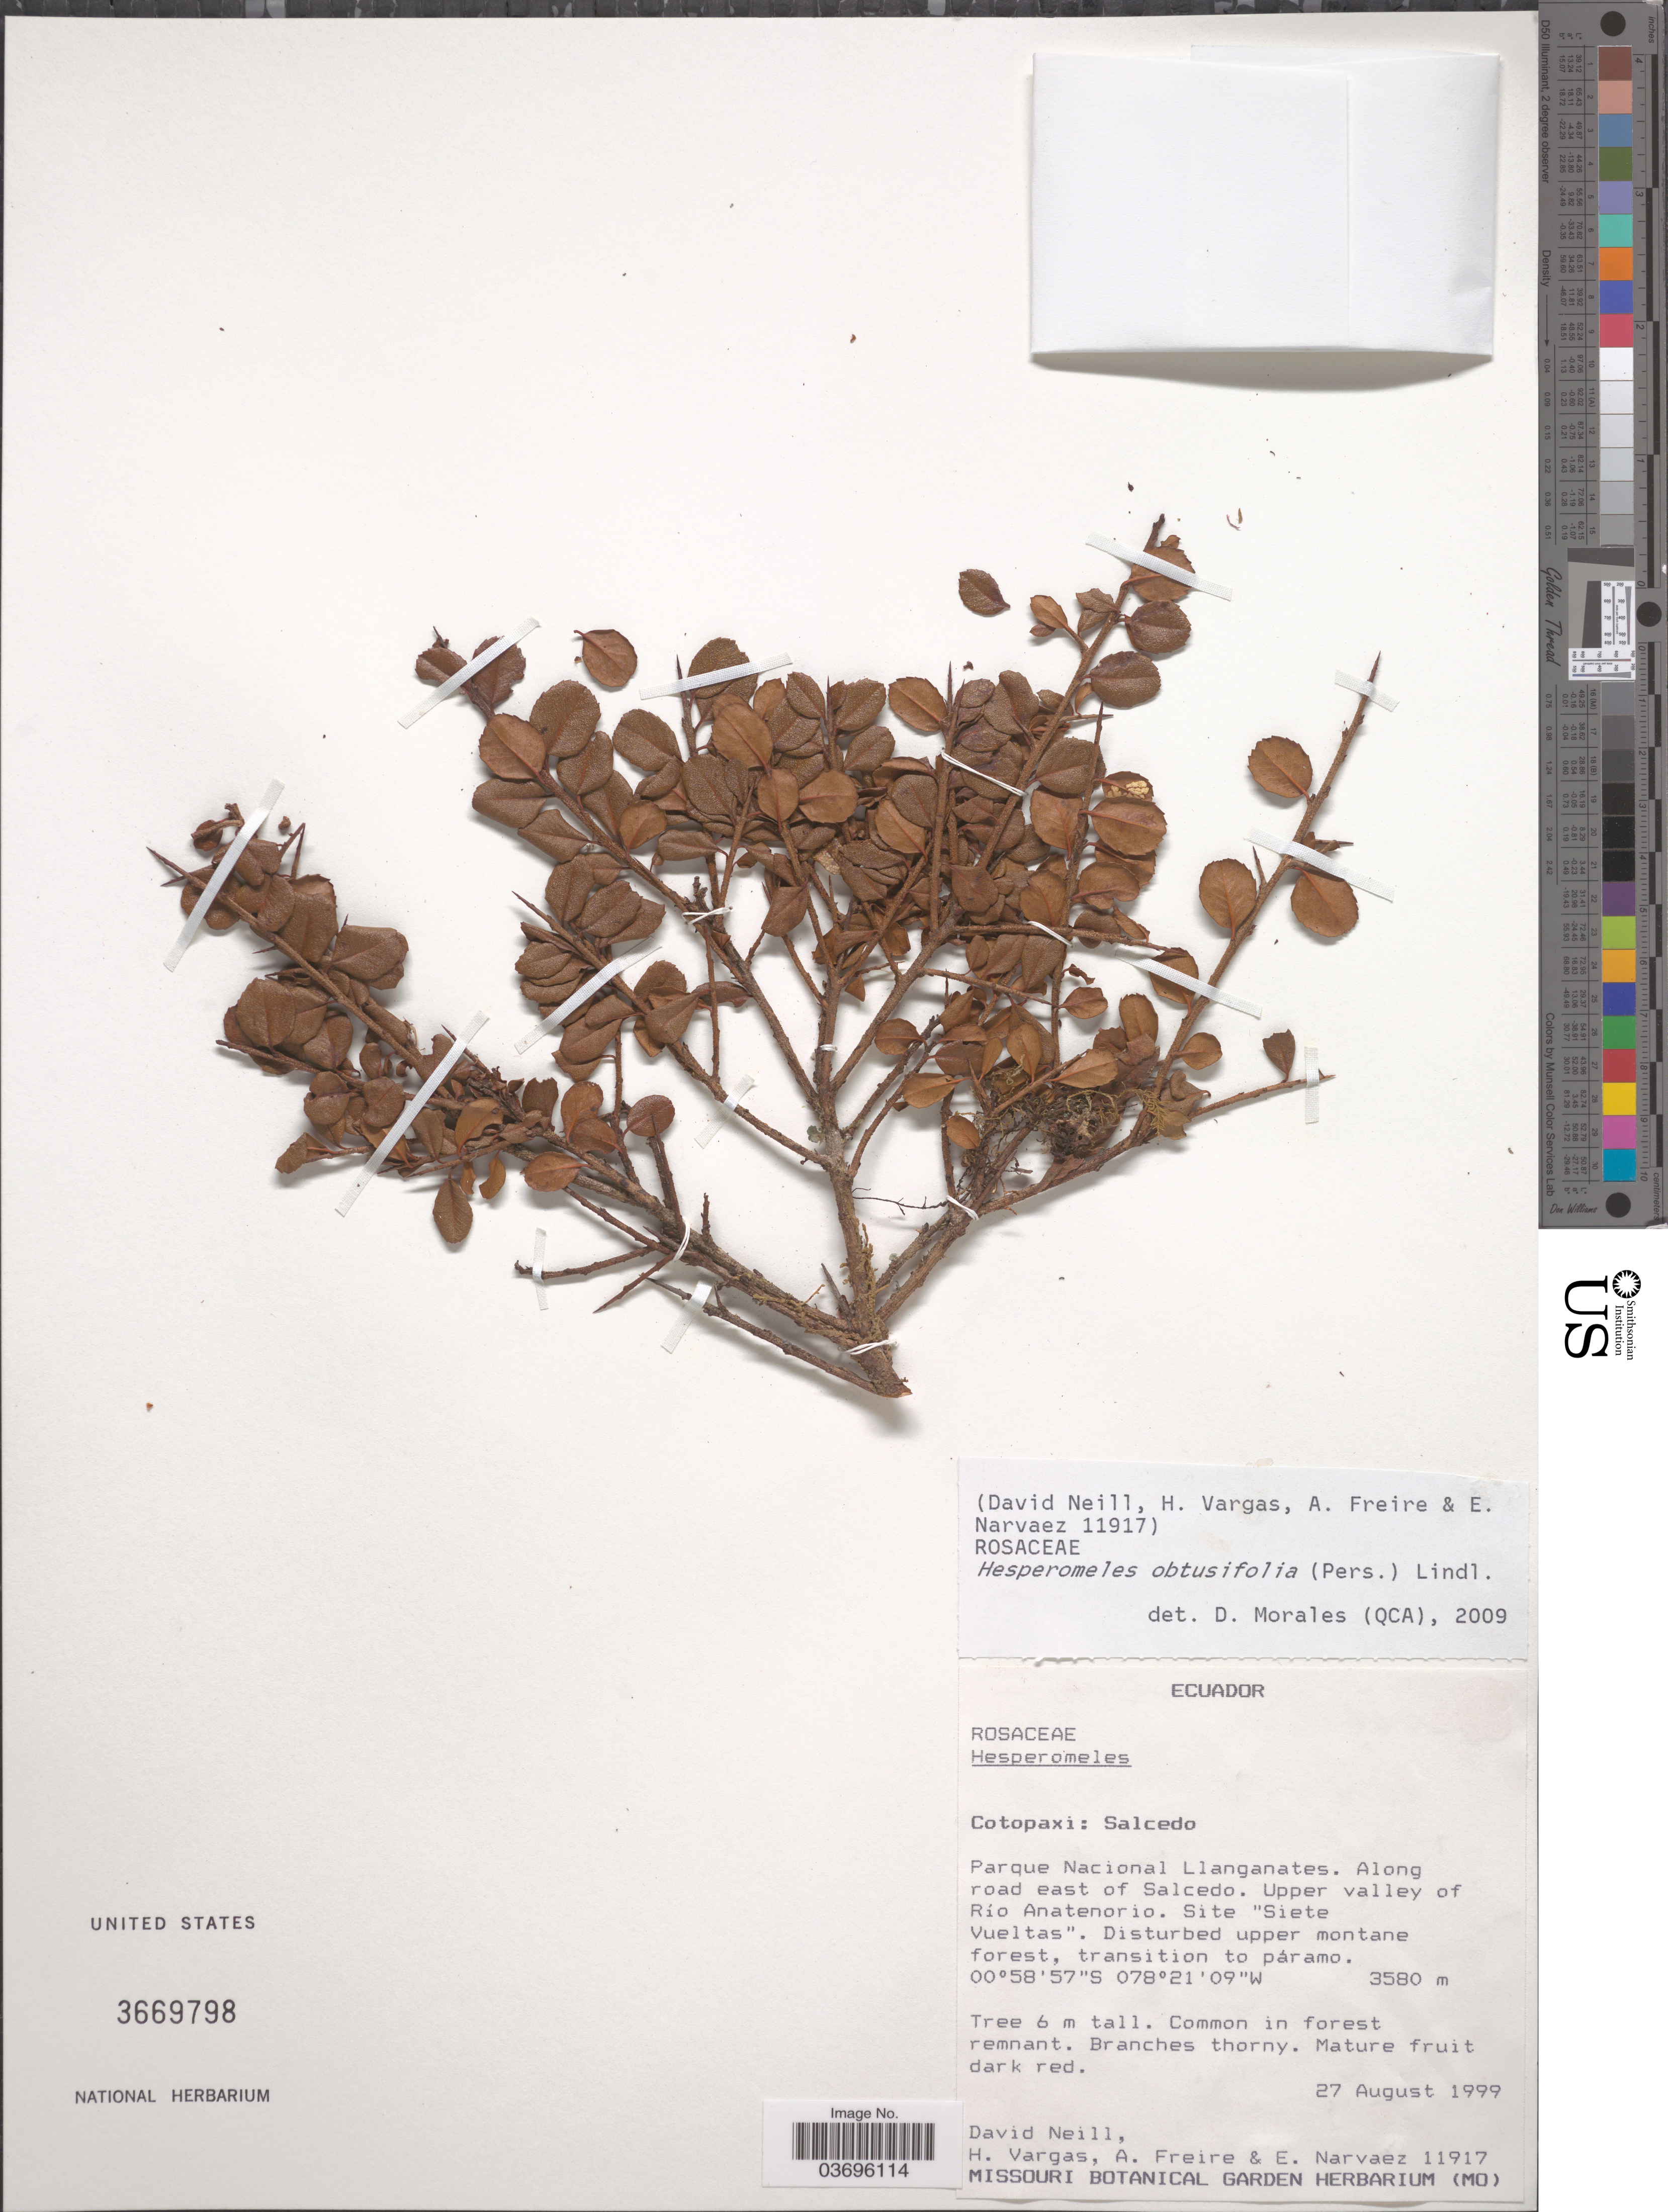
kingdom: Plantae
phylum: Tracheophyta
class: Magnoliopsida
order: Rosales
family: Rosaceae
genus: Hesperomeles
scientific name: Hesperomeles obtusifolia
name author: (Pers.) Lindl.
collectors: D. A. Neill, H. Vargas, A. Freire & E. Narváez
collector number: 11917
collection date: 1999-08-27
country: Ecuador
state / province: Cotopaxi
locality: Salcedo. Parque Nacional Llanganates. Along road east of Salcedo. Upper valley of Río Anatenorio. Site "Siete Vueltas".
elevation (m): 3580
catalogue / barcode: US 3669798